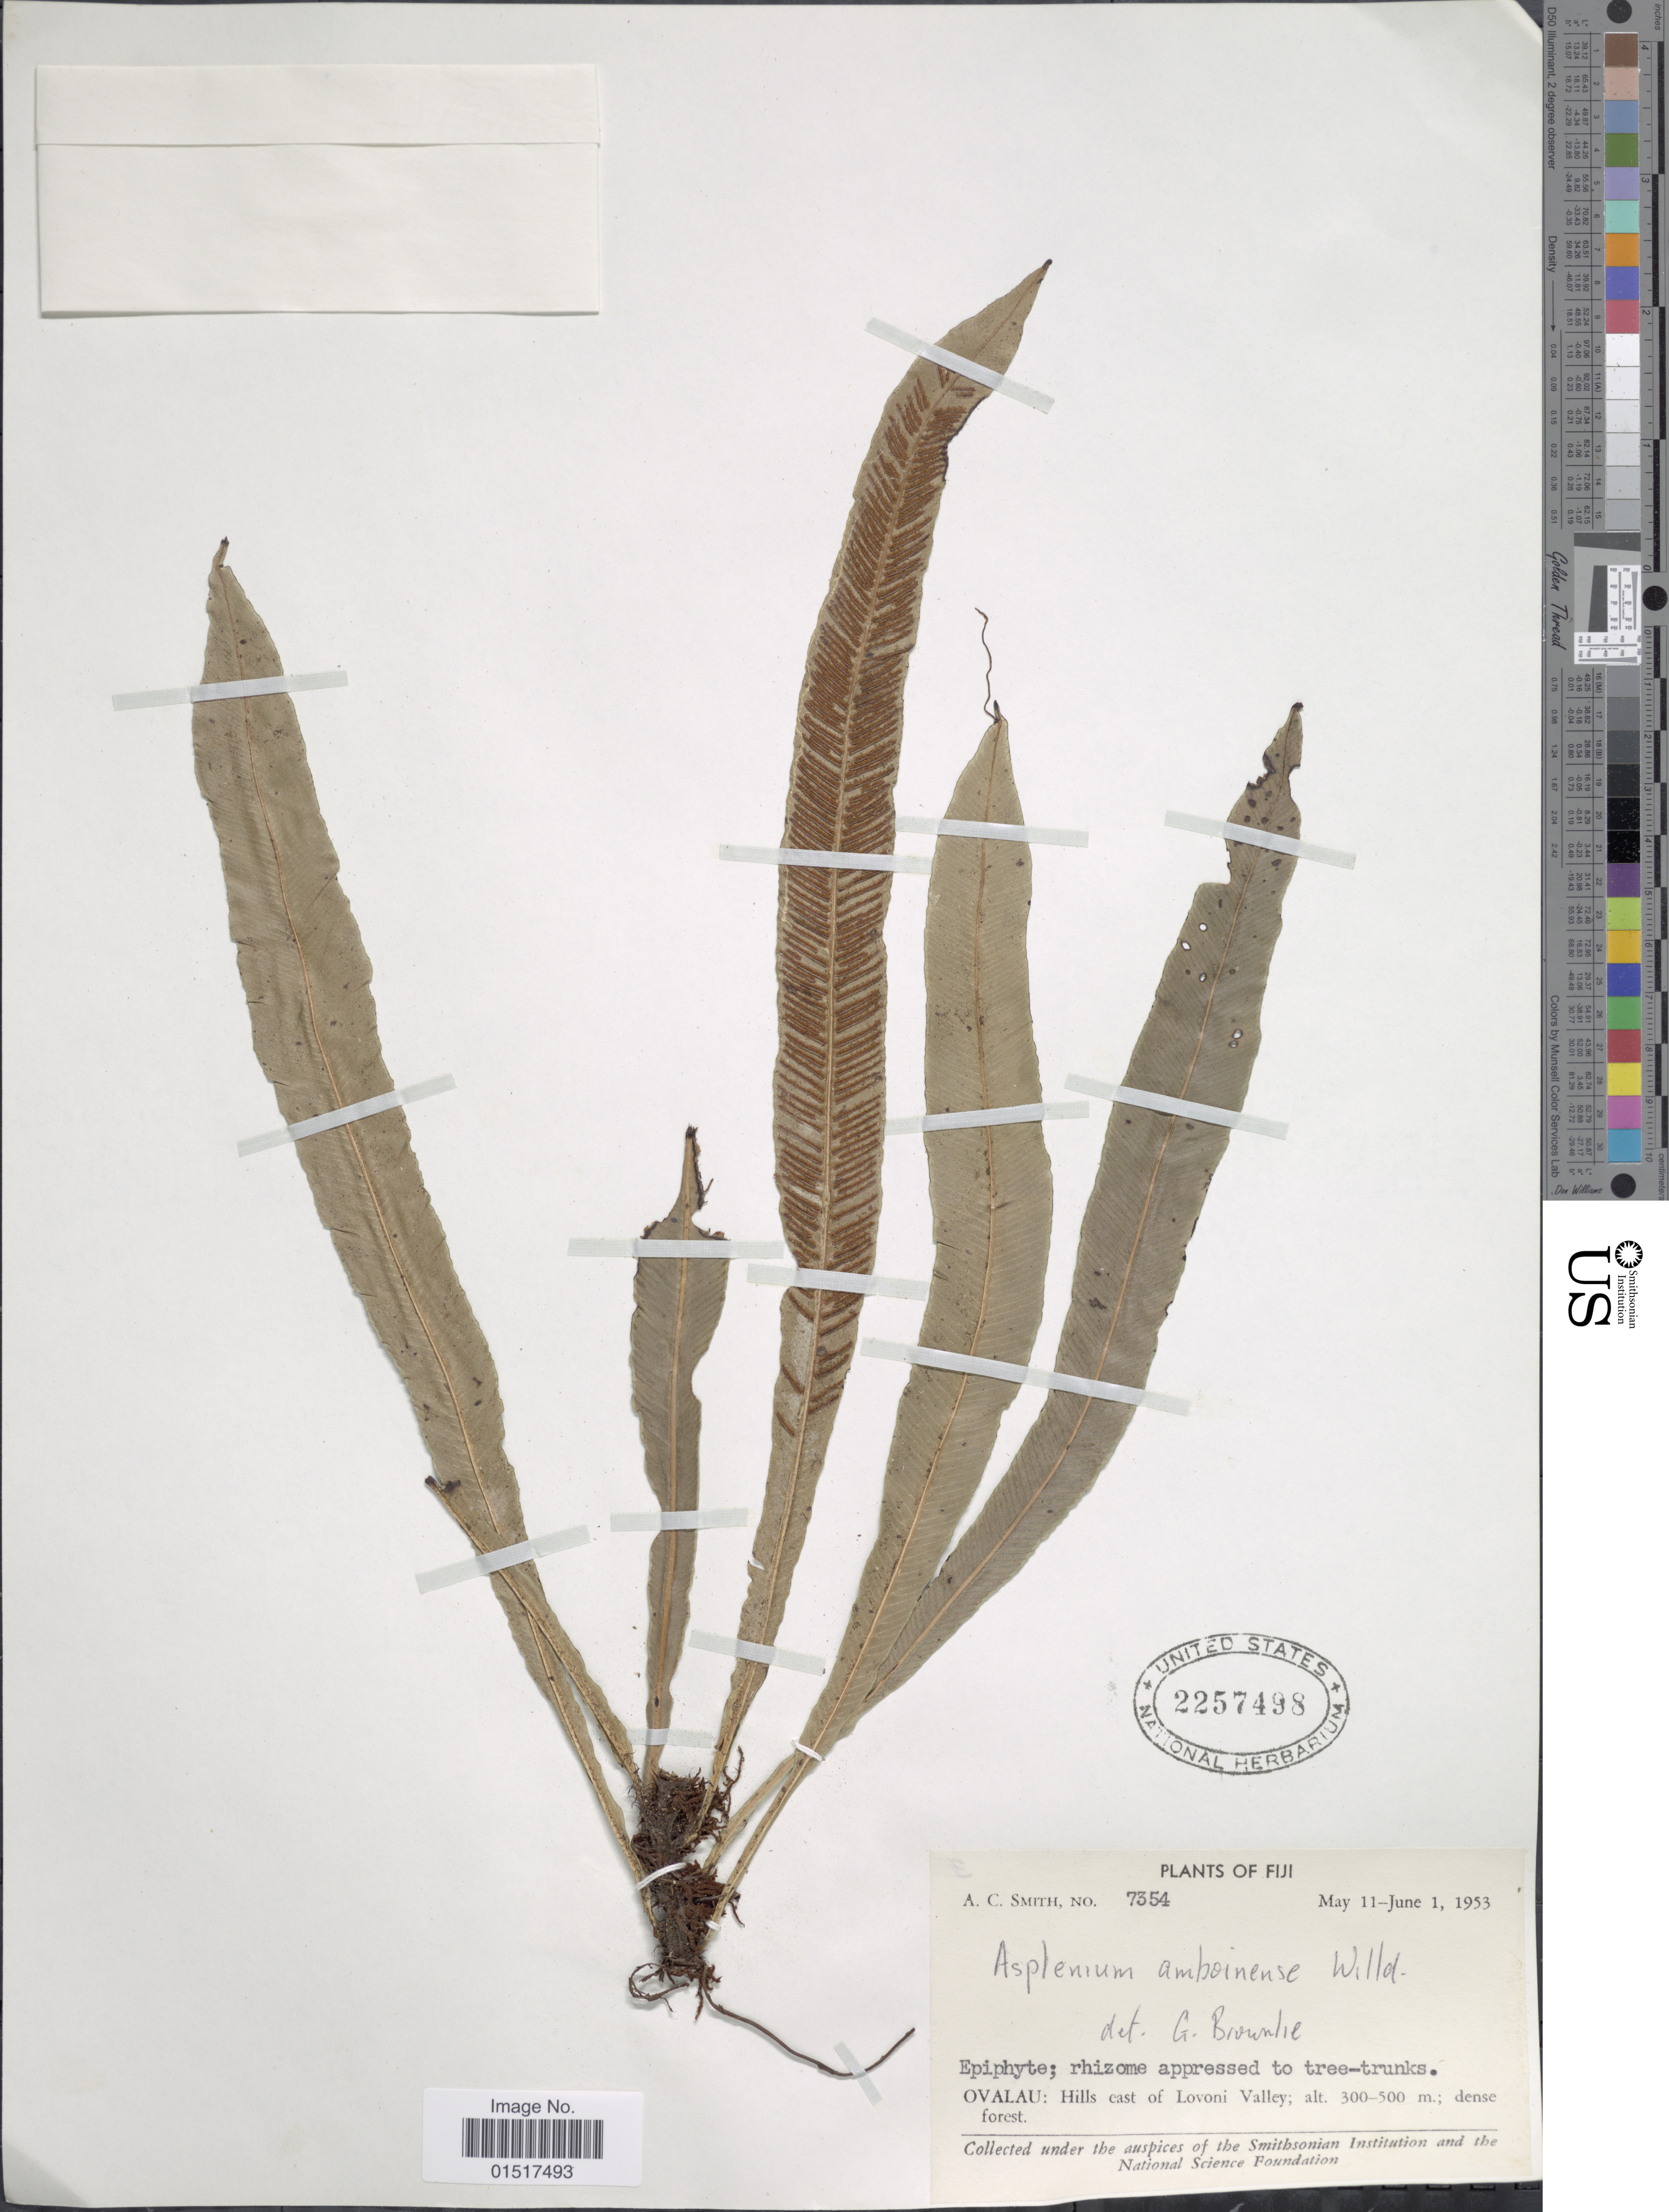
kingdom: Plantae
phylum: Tracheophyta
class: Polypodiopsida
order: Polypodiales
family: Aspleniaceae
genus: Asplenium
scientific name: Asplenium amboinense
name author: Willd.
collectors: A. C. Smith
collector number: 7354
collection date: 1953-05-11/1953-06-01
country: Fiji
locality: Ovalau: Hills east of Lovoni Valley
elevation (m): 300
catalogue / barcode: US 2257498